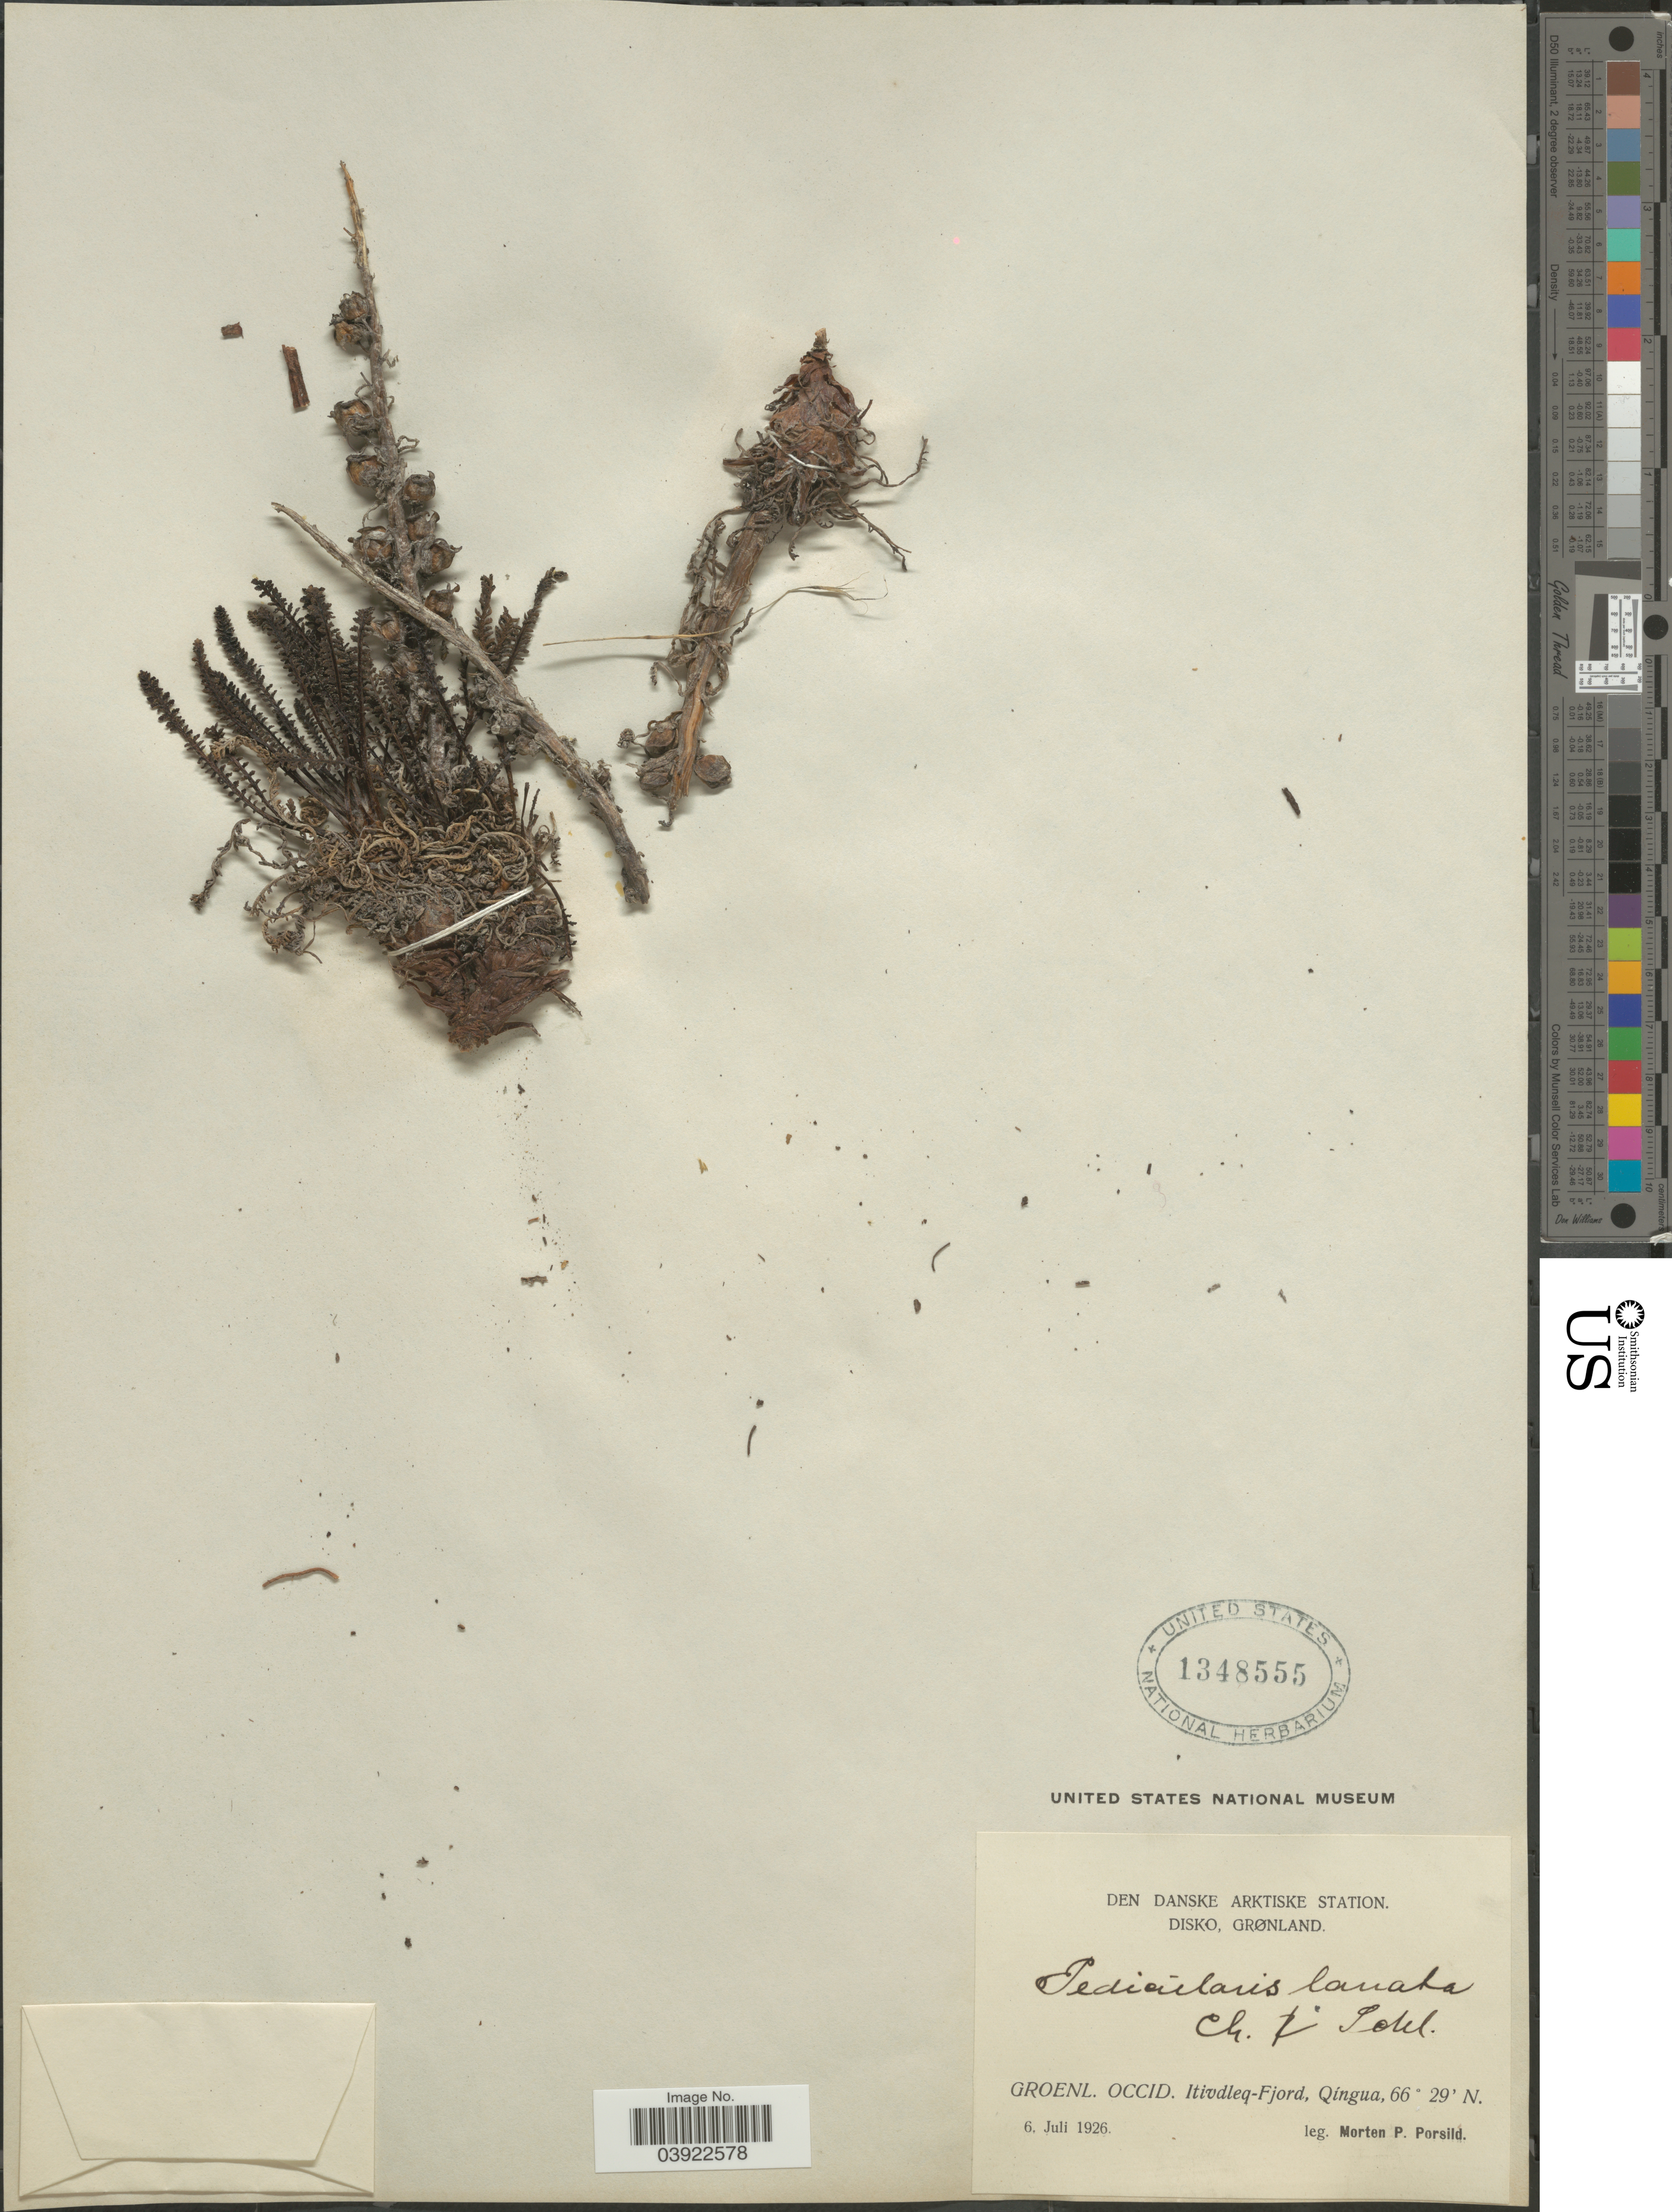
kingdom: Plantae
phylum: Tracheophyta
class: Magnoliopsida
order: Lamiales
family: Orobanchaceae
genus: Pedicularis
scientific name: Pedicularis lanata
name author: Willd. ex Cham. & Schltdl.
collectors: M. P. Porsild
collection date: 1926-07-06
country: Greenland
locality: Den Danske Arktiske Station. Disko, Grønland. Groenl. Occid. Itivdleq-Fjord, Qíngua.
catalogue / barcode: US 1348555